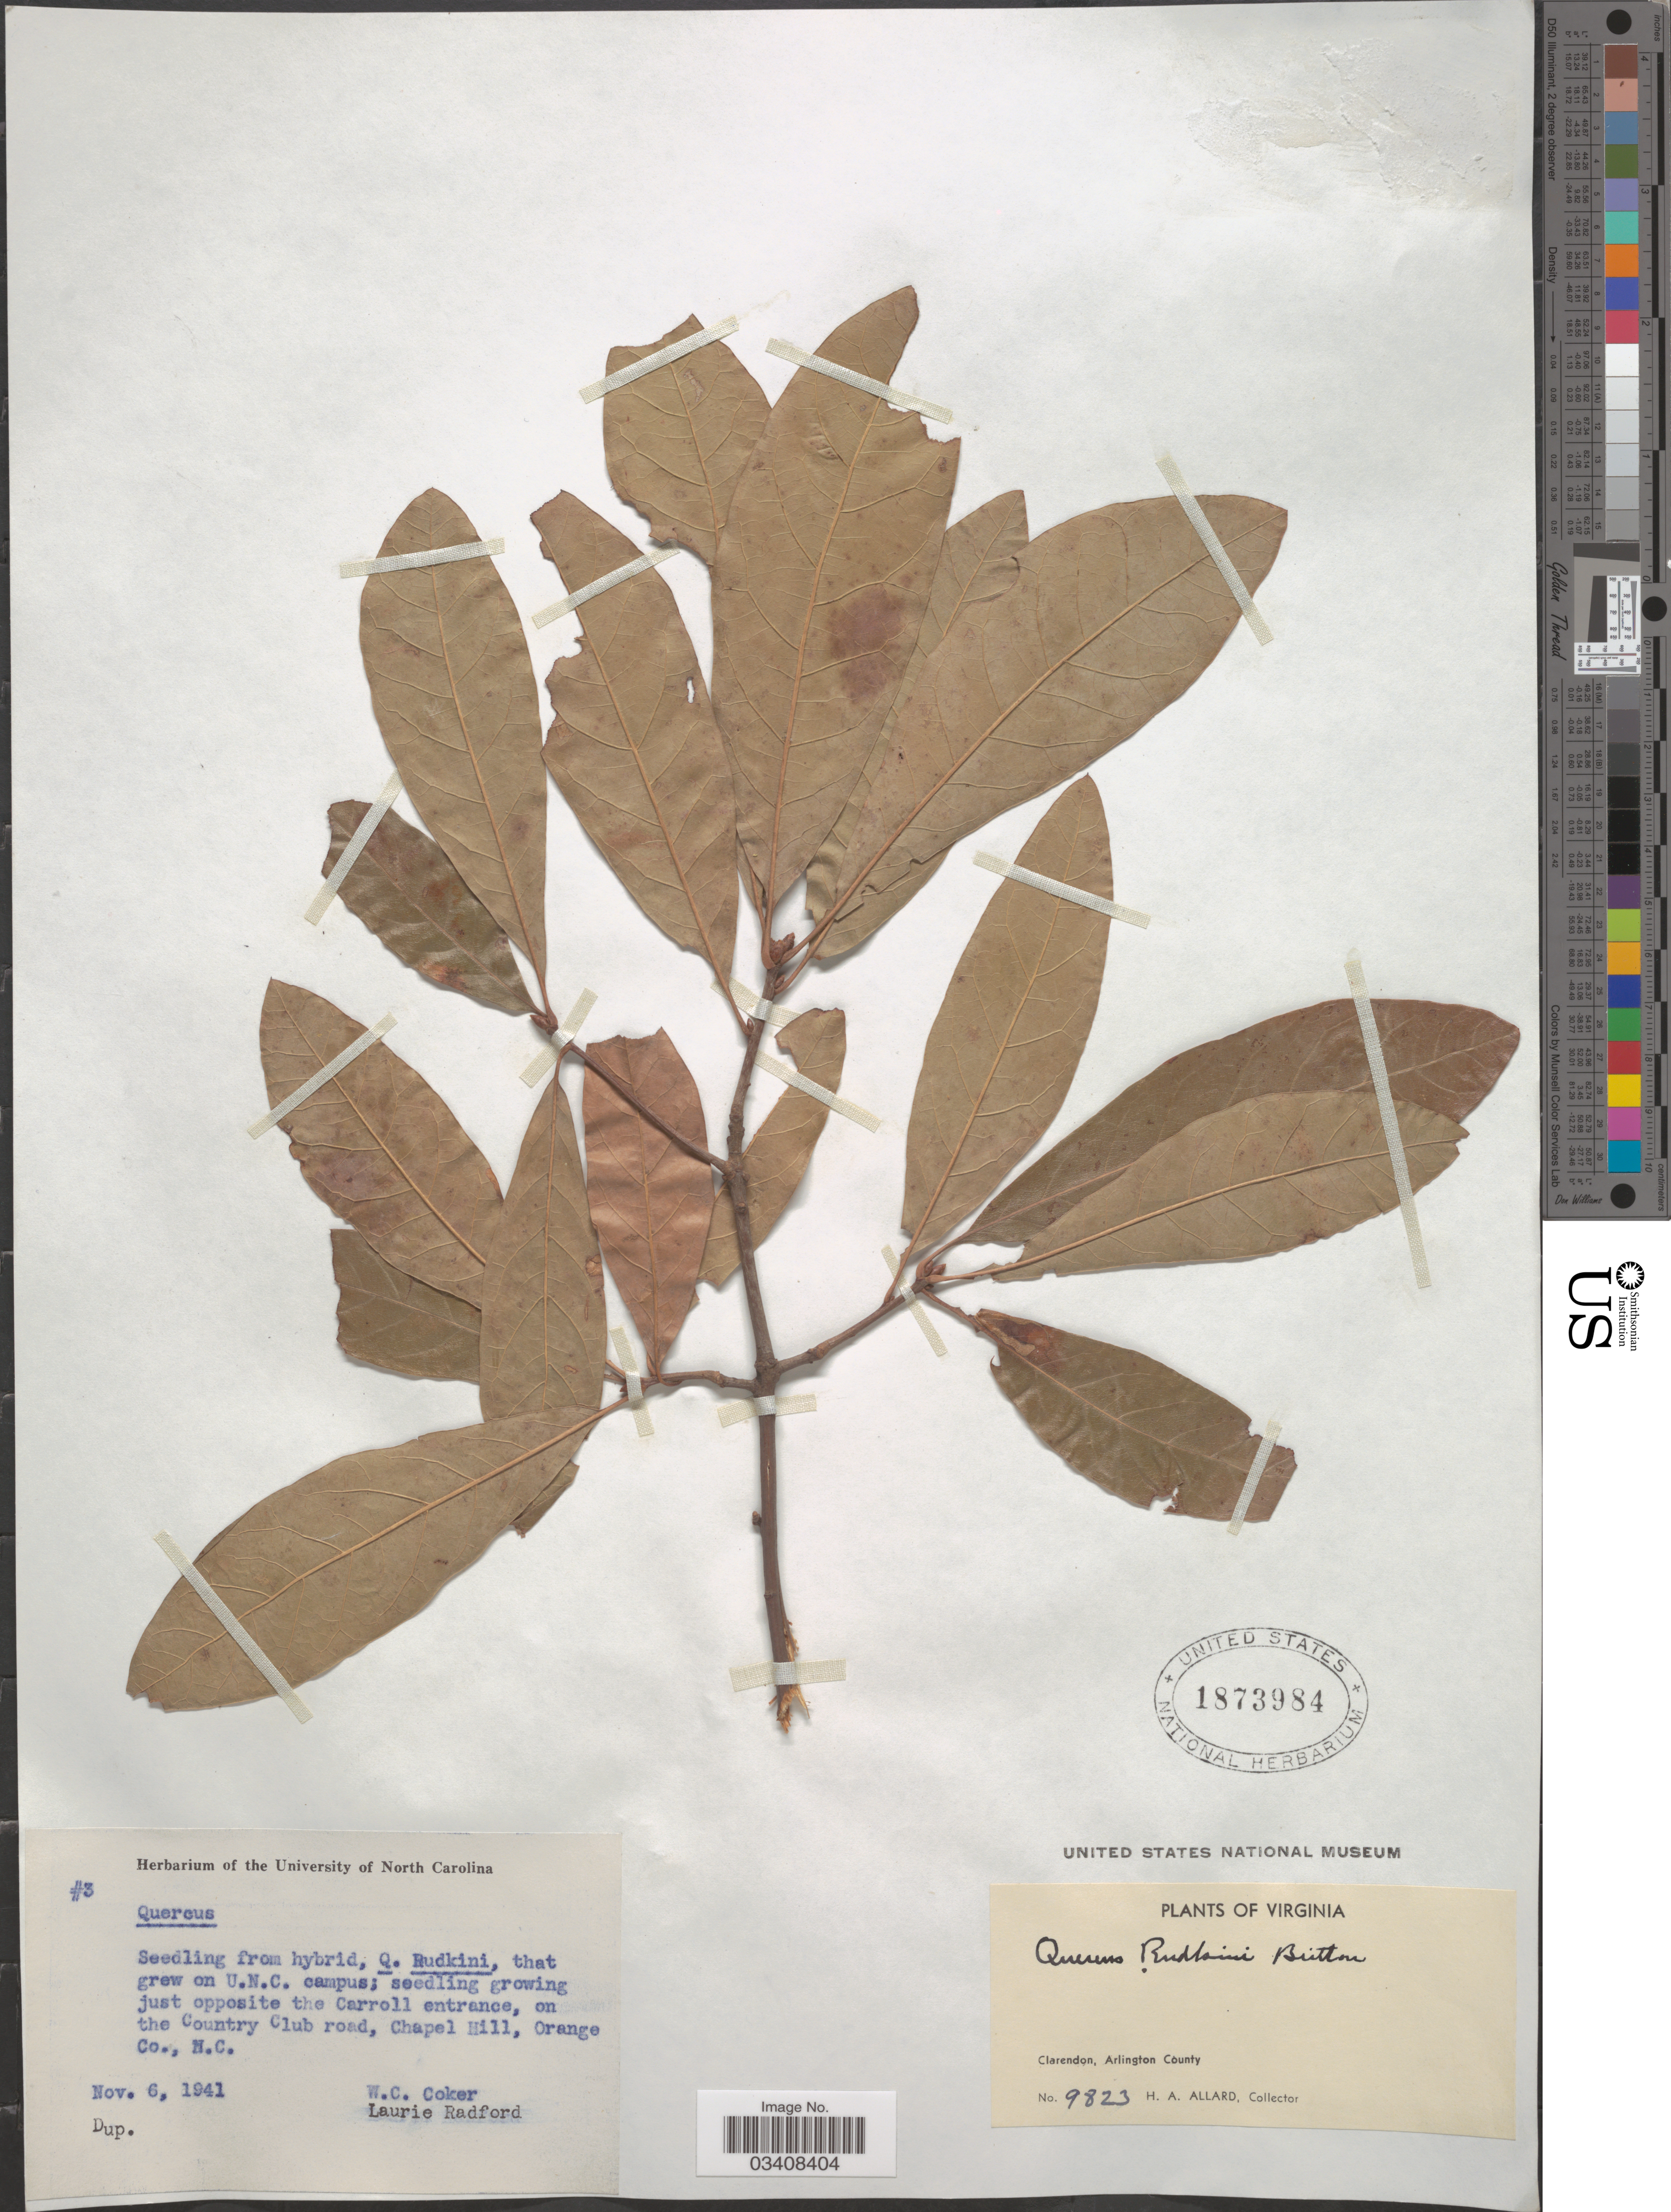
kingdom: Plantae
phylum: Tracheophyta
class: Magnoliopsida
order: Fagales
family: Fagaceae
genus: Quercus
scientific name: Quercus x rudkinii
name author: Britton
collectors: W. Coker & L. Radford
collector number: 3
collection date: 1941-11-06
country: United States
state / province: North Carolina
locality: Seedling growing just opposite the Carroll entrance, on the Country Club road, Chapel Hill, Orange Co.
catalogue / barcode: US 1873984